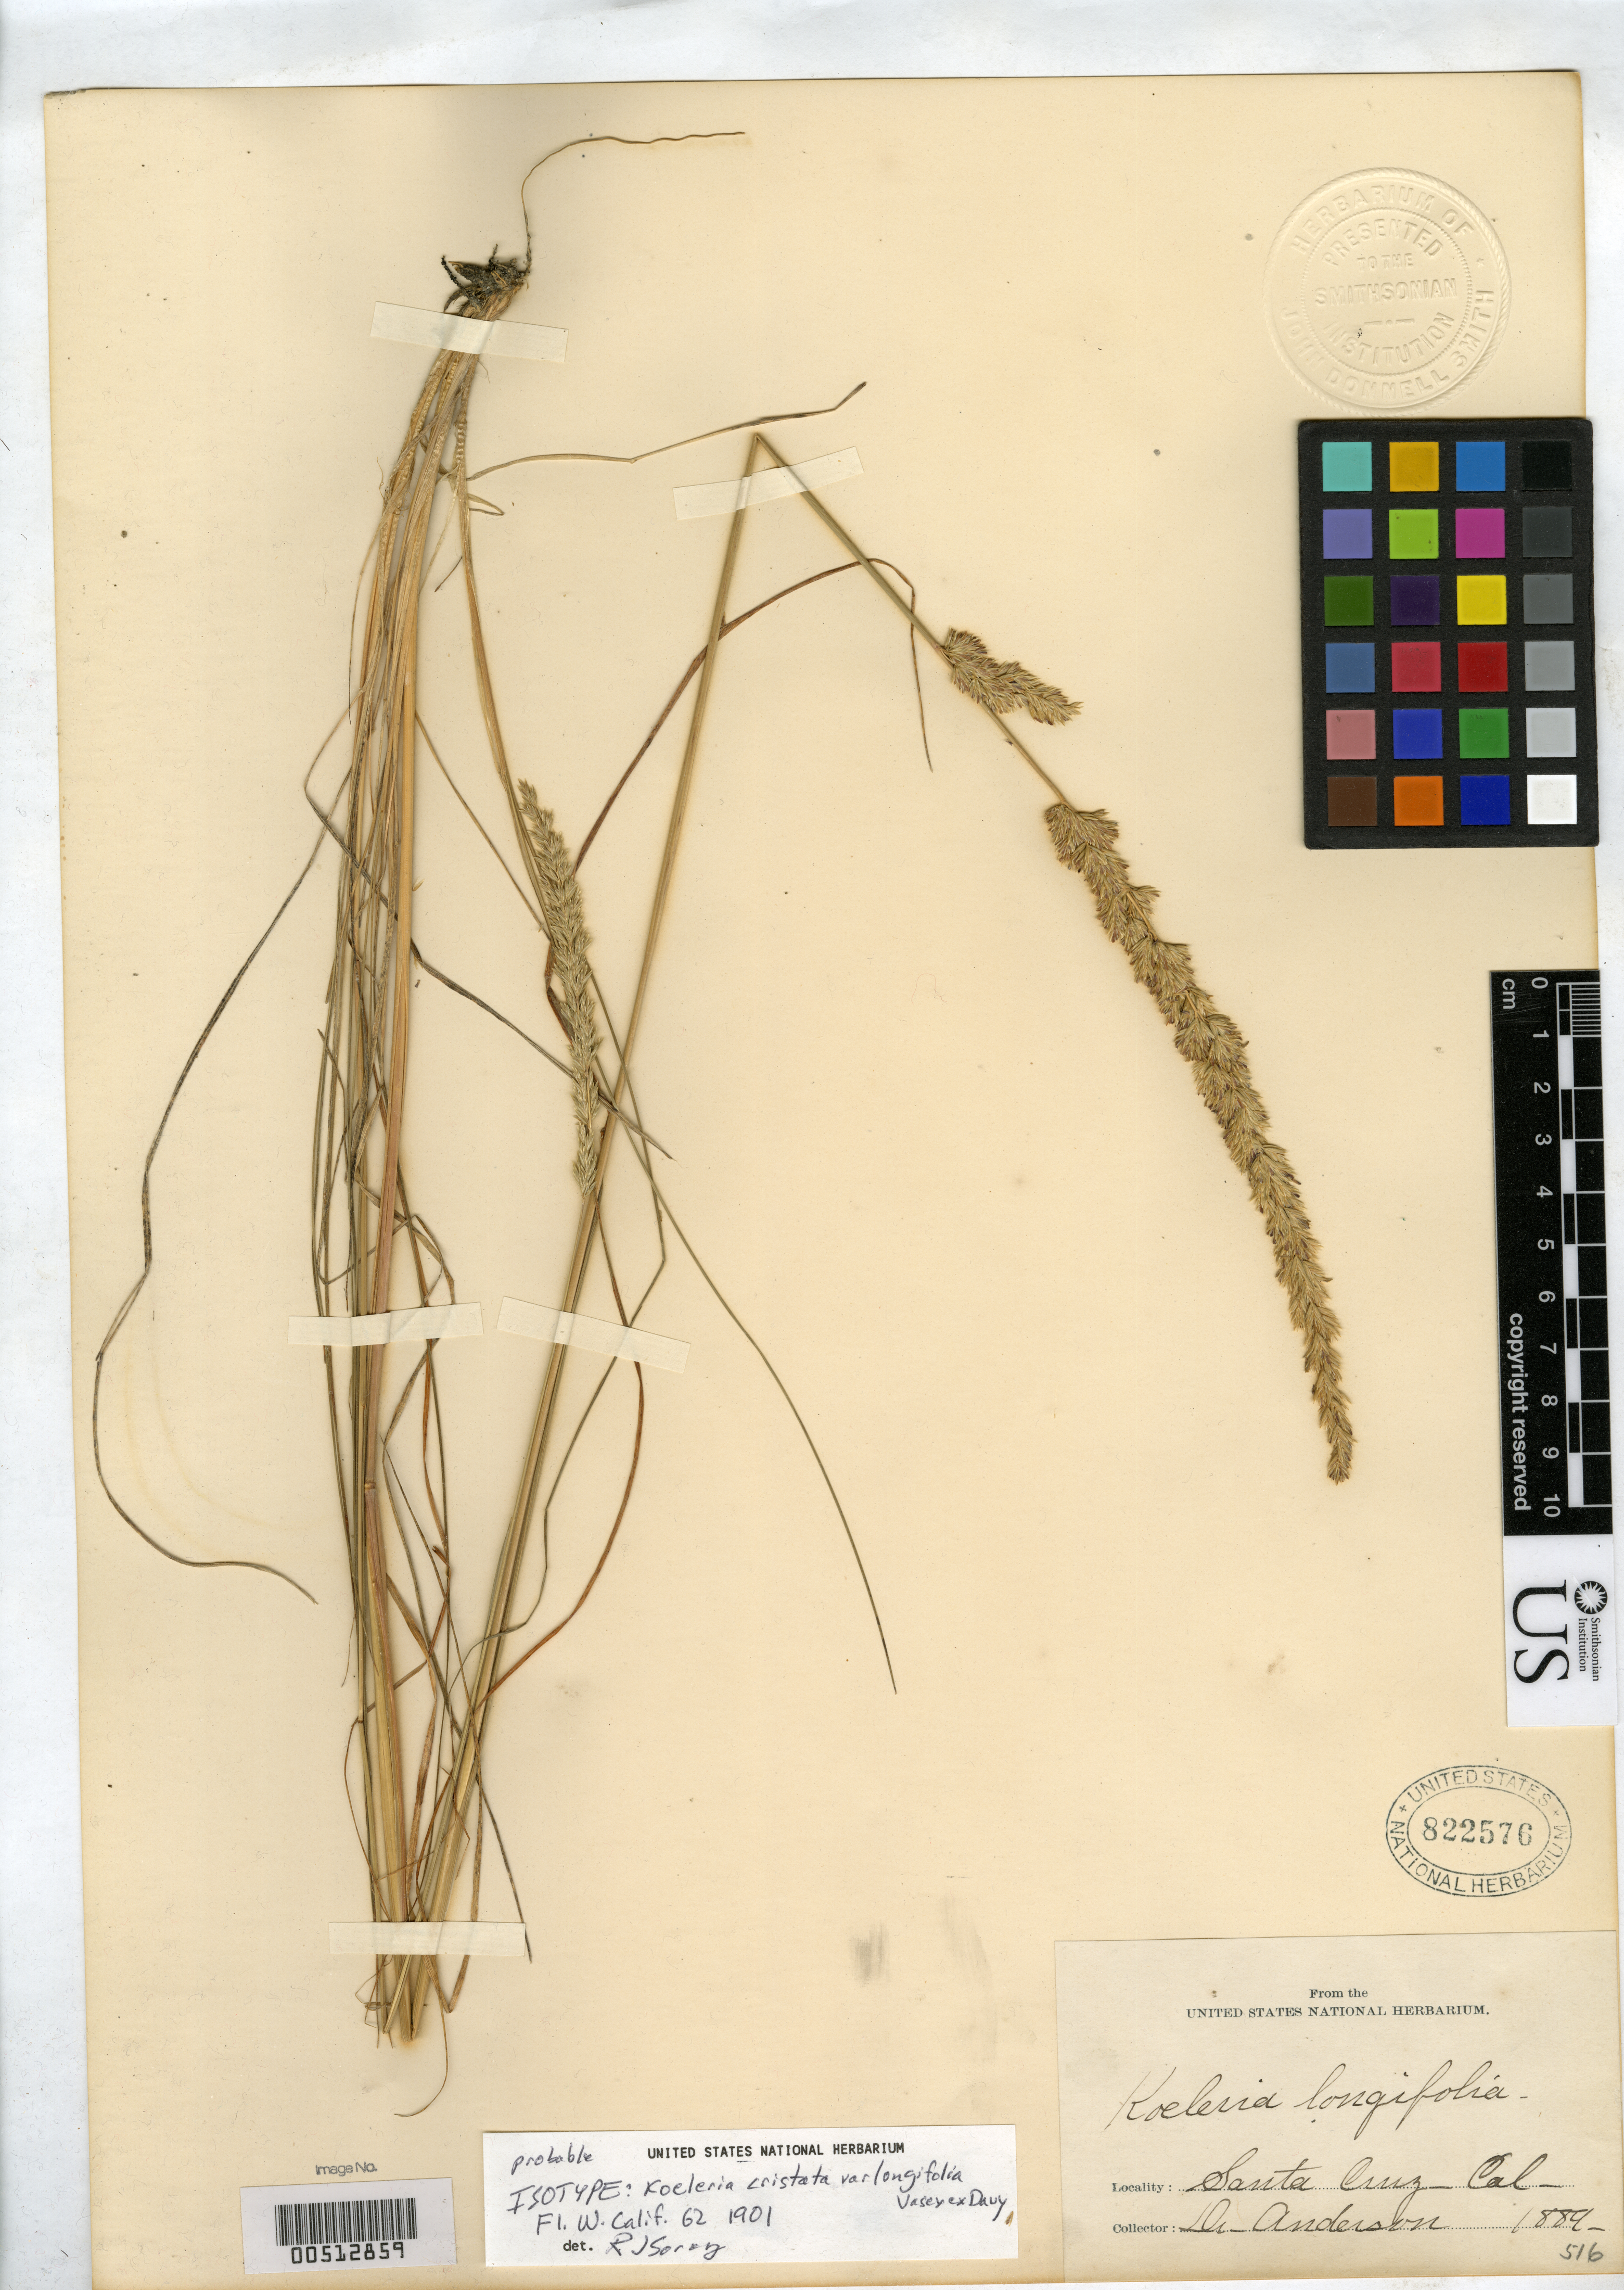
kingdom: Plantae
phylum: Tracheophyta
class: Liliopsida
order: Poales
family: Poaceae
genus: Koeleria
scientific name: Koeleria cristata var. longifolia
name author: Vasey ex Burtt Davy in Jeps.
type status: Isotype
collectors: C. L. Anderson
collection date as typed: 1884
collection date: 1884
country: United States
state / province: California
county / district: Santa Cruz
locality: Santa Cruz.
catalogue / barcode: US 822576